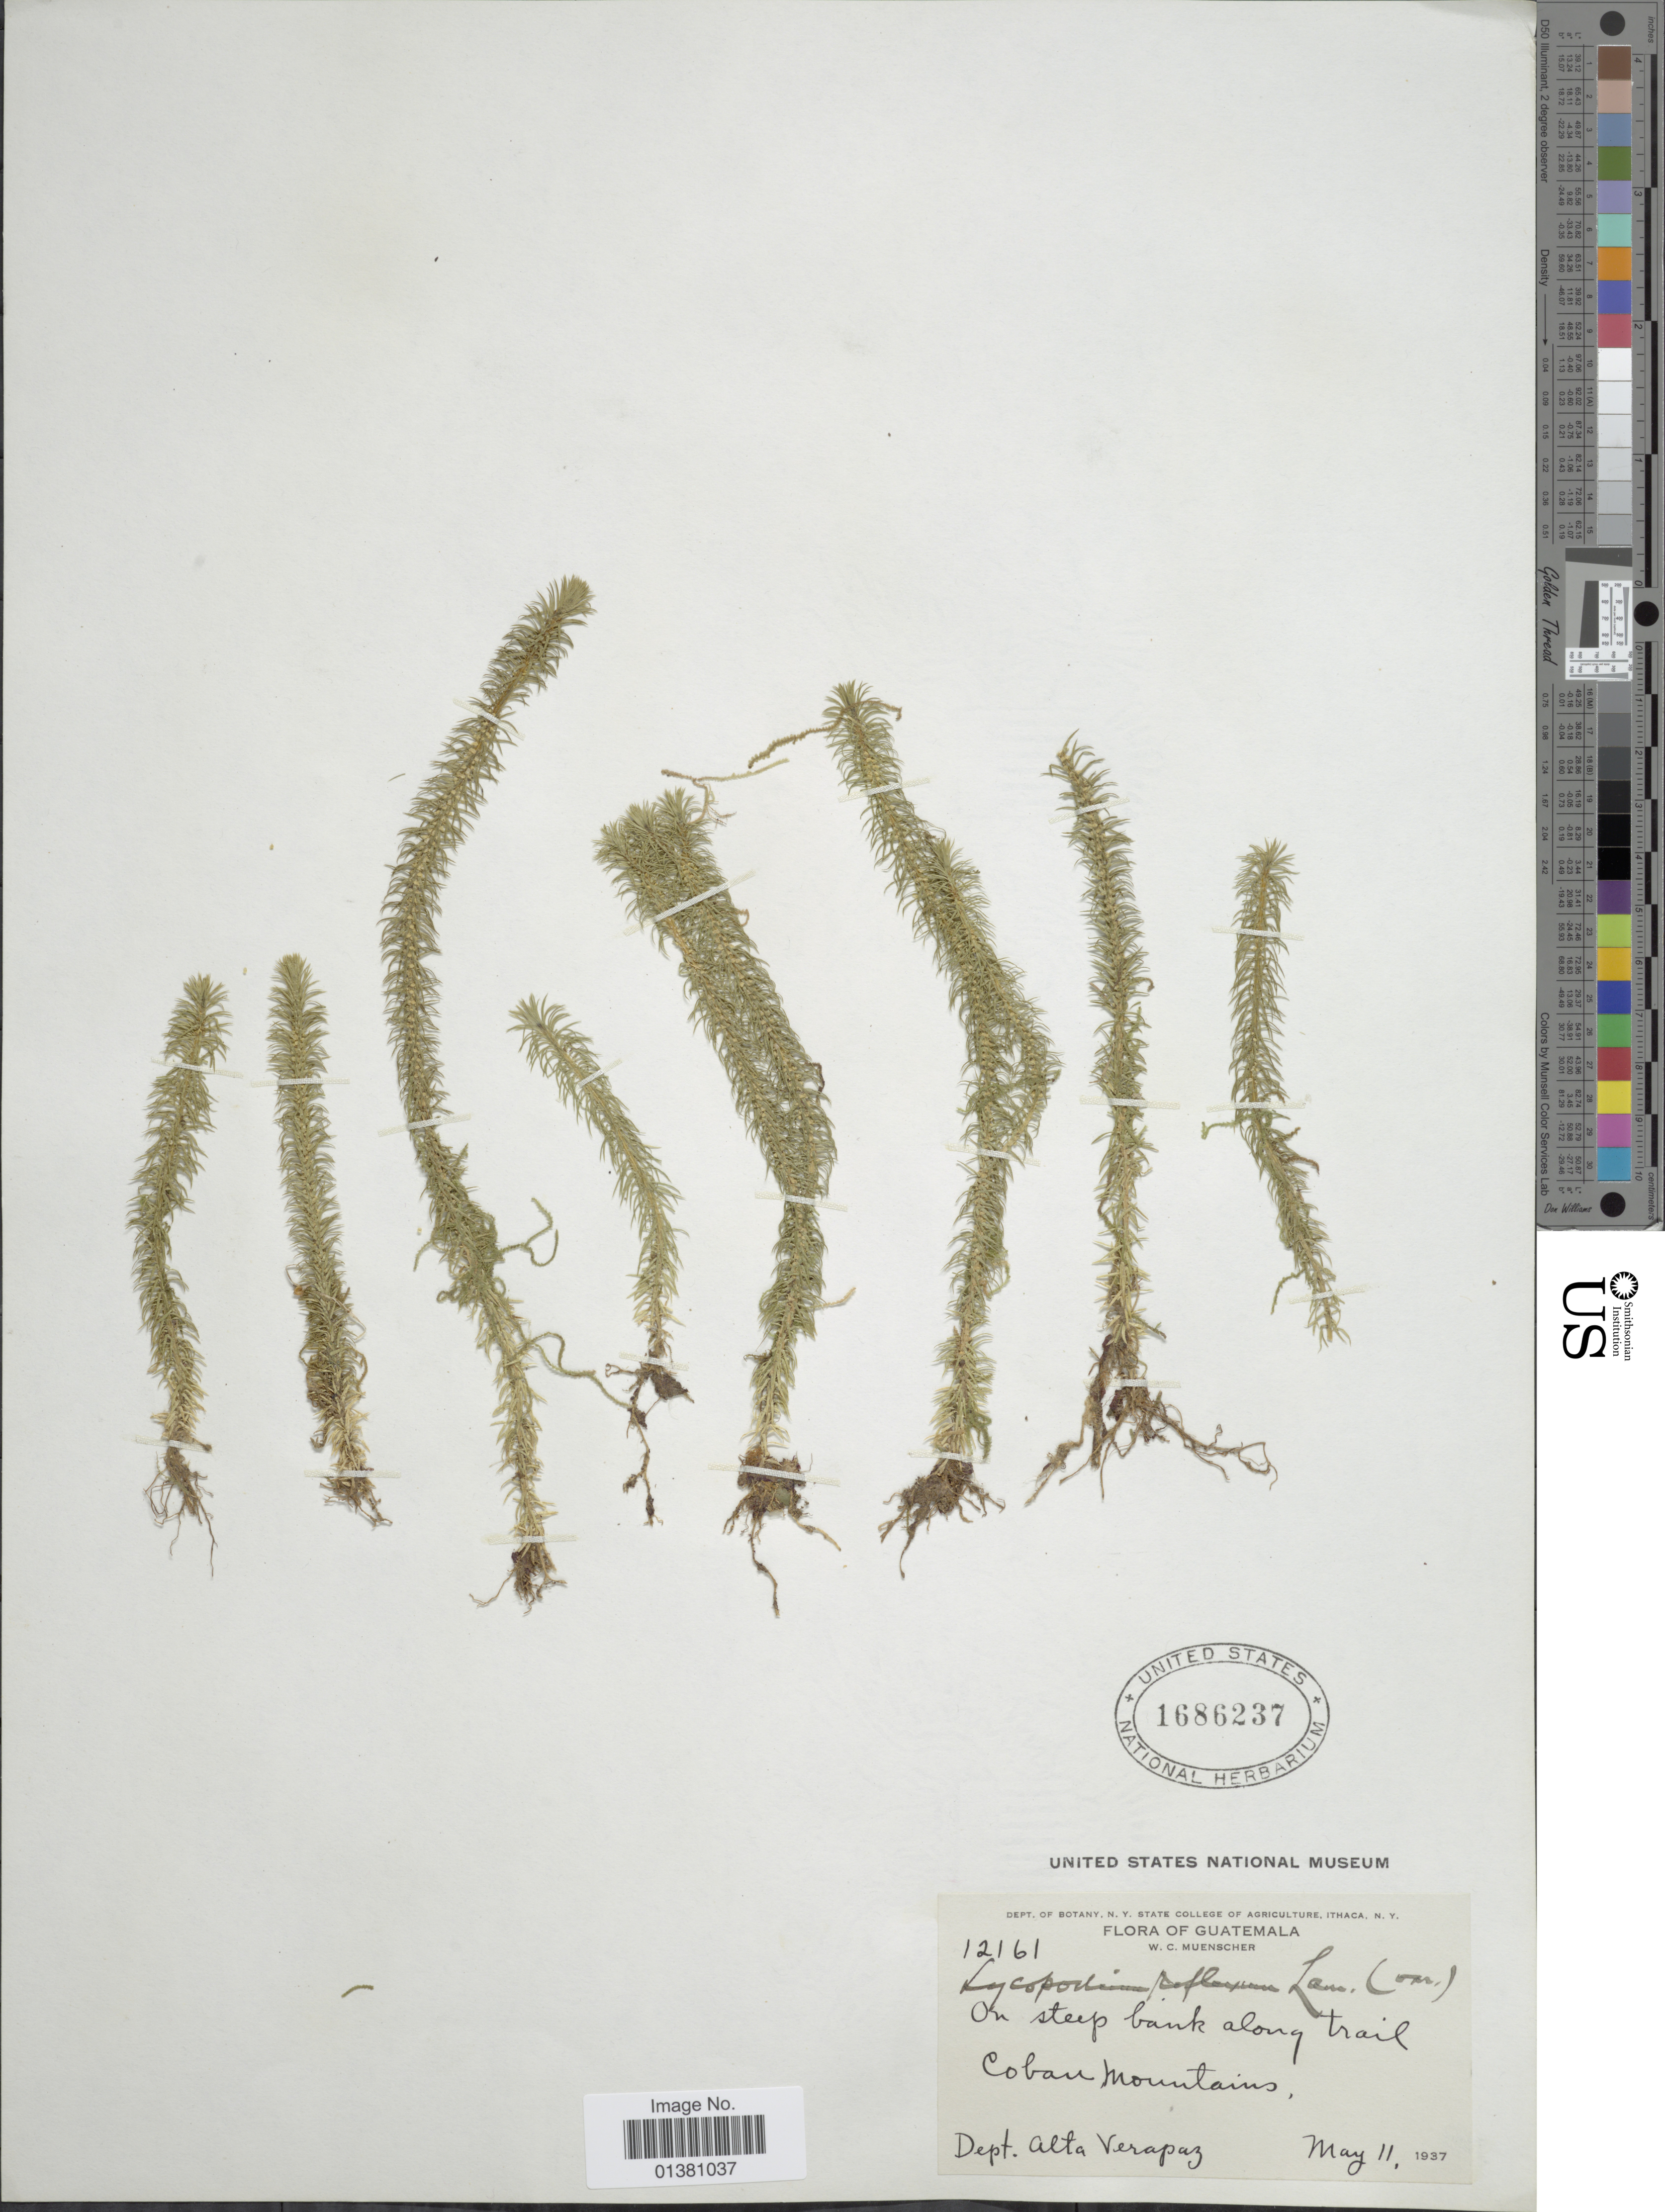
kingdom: Plantae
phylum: Tracheophyta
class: Lycopodiopsida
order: Lycopodiales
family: Lycopodiaceae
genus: Phlegmariurus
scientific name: Phlegmariurus reflexus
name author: (Lam.) B. Øllg.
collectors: W. Muenscher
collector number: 12161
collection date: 1937-05-11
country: Guatemala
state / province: Alta Verapaz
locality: On steep bank along trail, Coban Mountains, Dept Alta Verapaz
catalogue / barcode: US 1686237